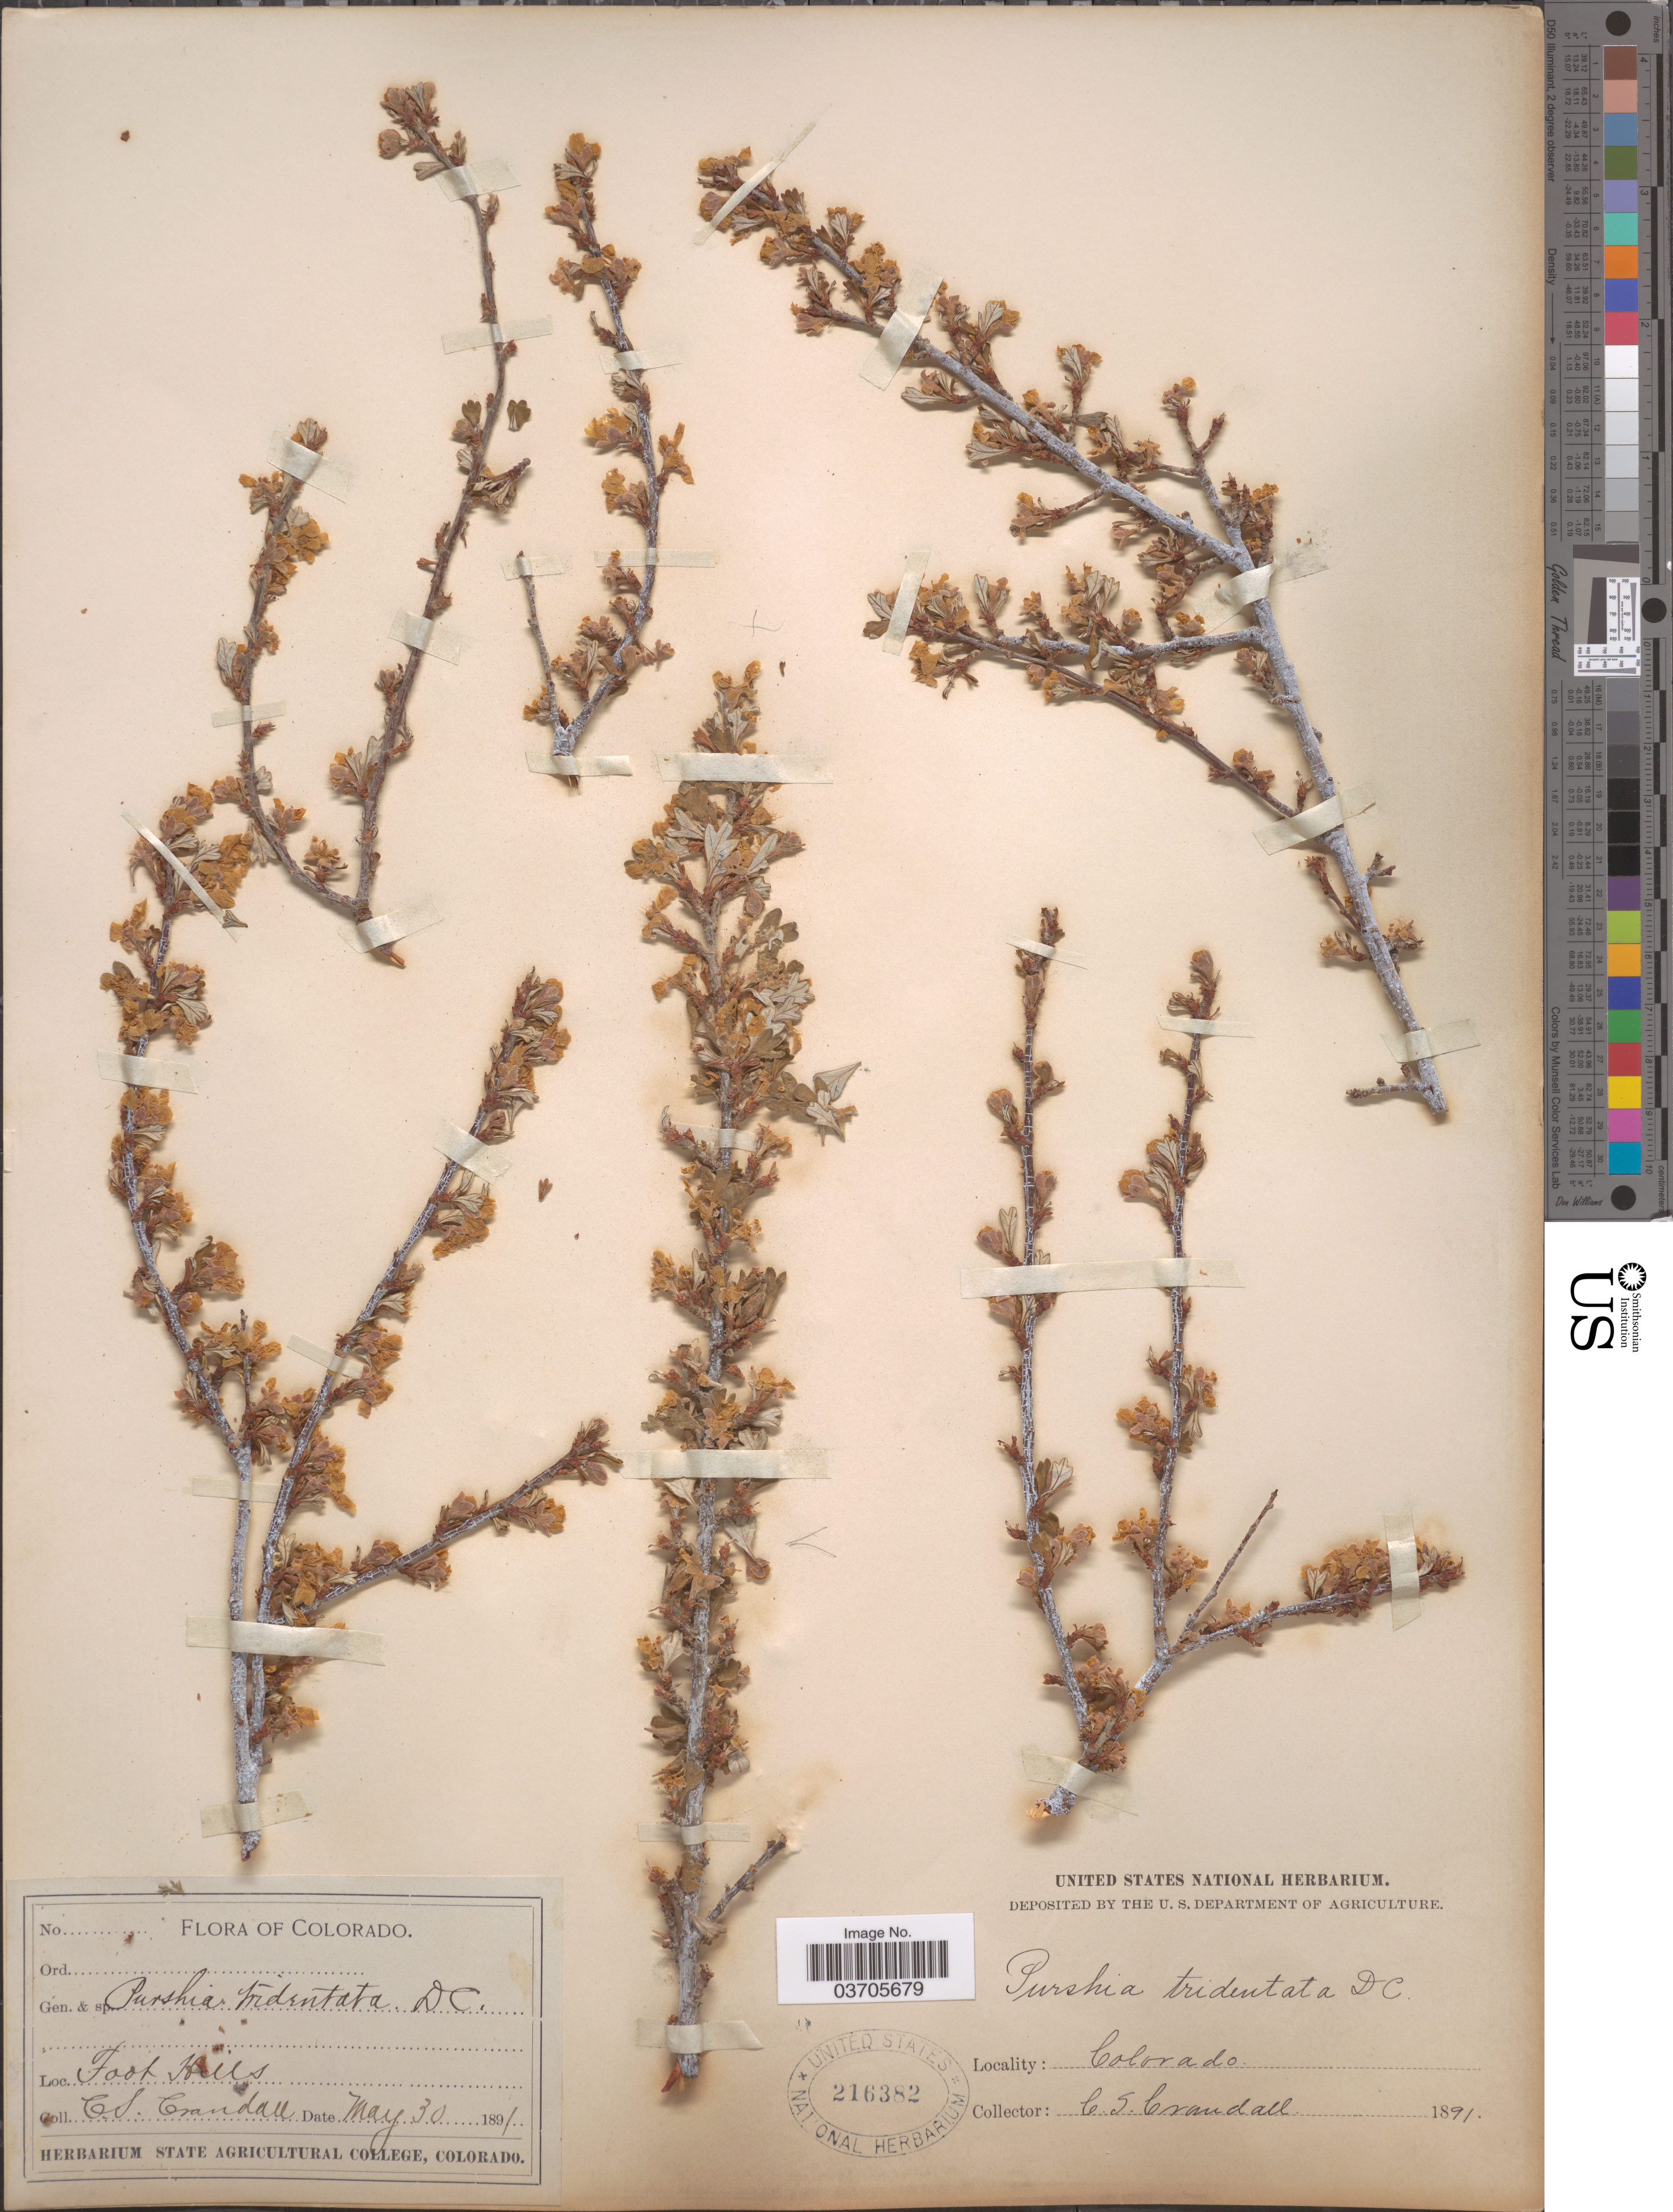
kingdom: Plantae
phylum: Tracheophyta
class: Magnoliopsida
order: Rosales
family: Rosaceae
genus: Purshia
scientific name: Purshia tridentata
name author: (Pursh) DC.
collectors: C. Crandall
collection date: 1891-05-30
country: United States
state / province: Colorado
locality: Foot Hills.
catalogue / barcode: US 216382